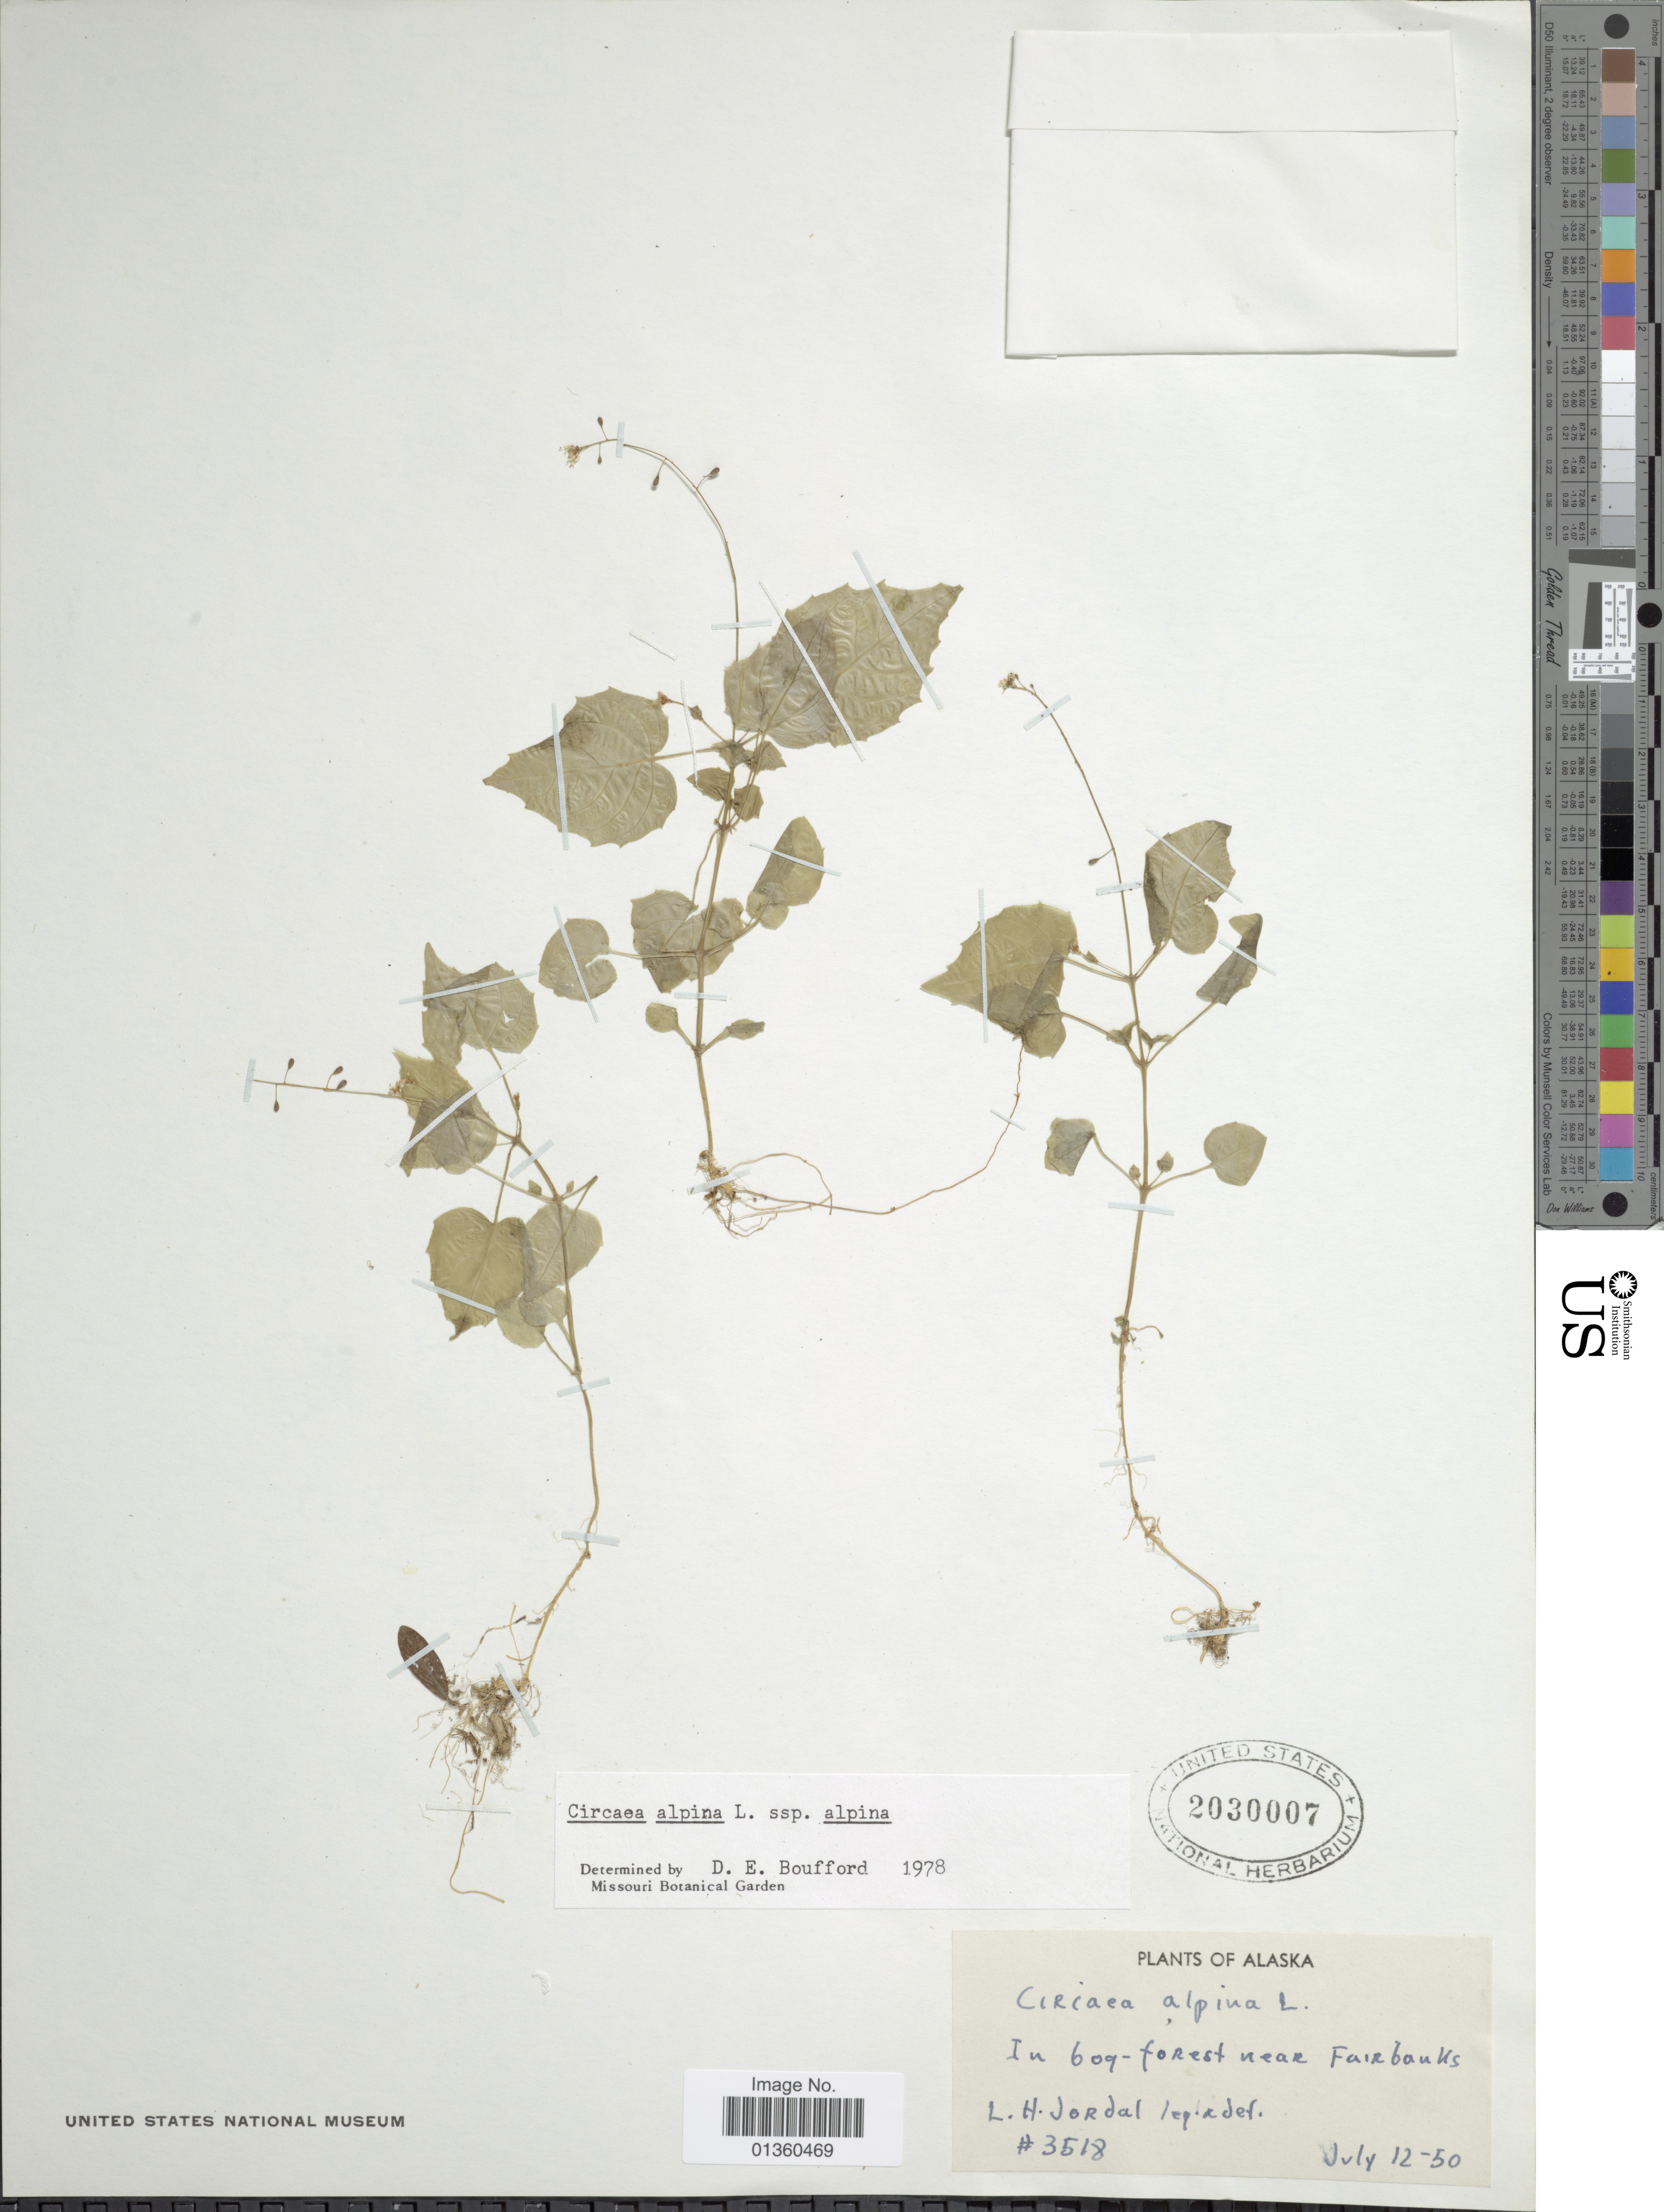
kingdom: Plantae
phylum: Tracheophyta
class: Magnoliopsida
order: Myrtales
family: Onagraceae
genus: Circaea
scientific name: Circaea alpina subsp. alpina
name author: L.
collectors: L. Jordal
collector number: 3518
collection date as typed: Transcribed d/m/y: 12/7/50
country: United States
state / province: Alaska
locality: In bog-forest near Fairbanks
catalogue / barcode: US 2030007